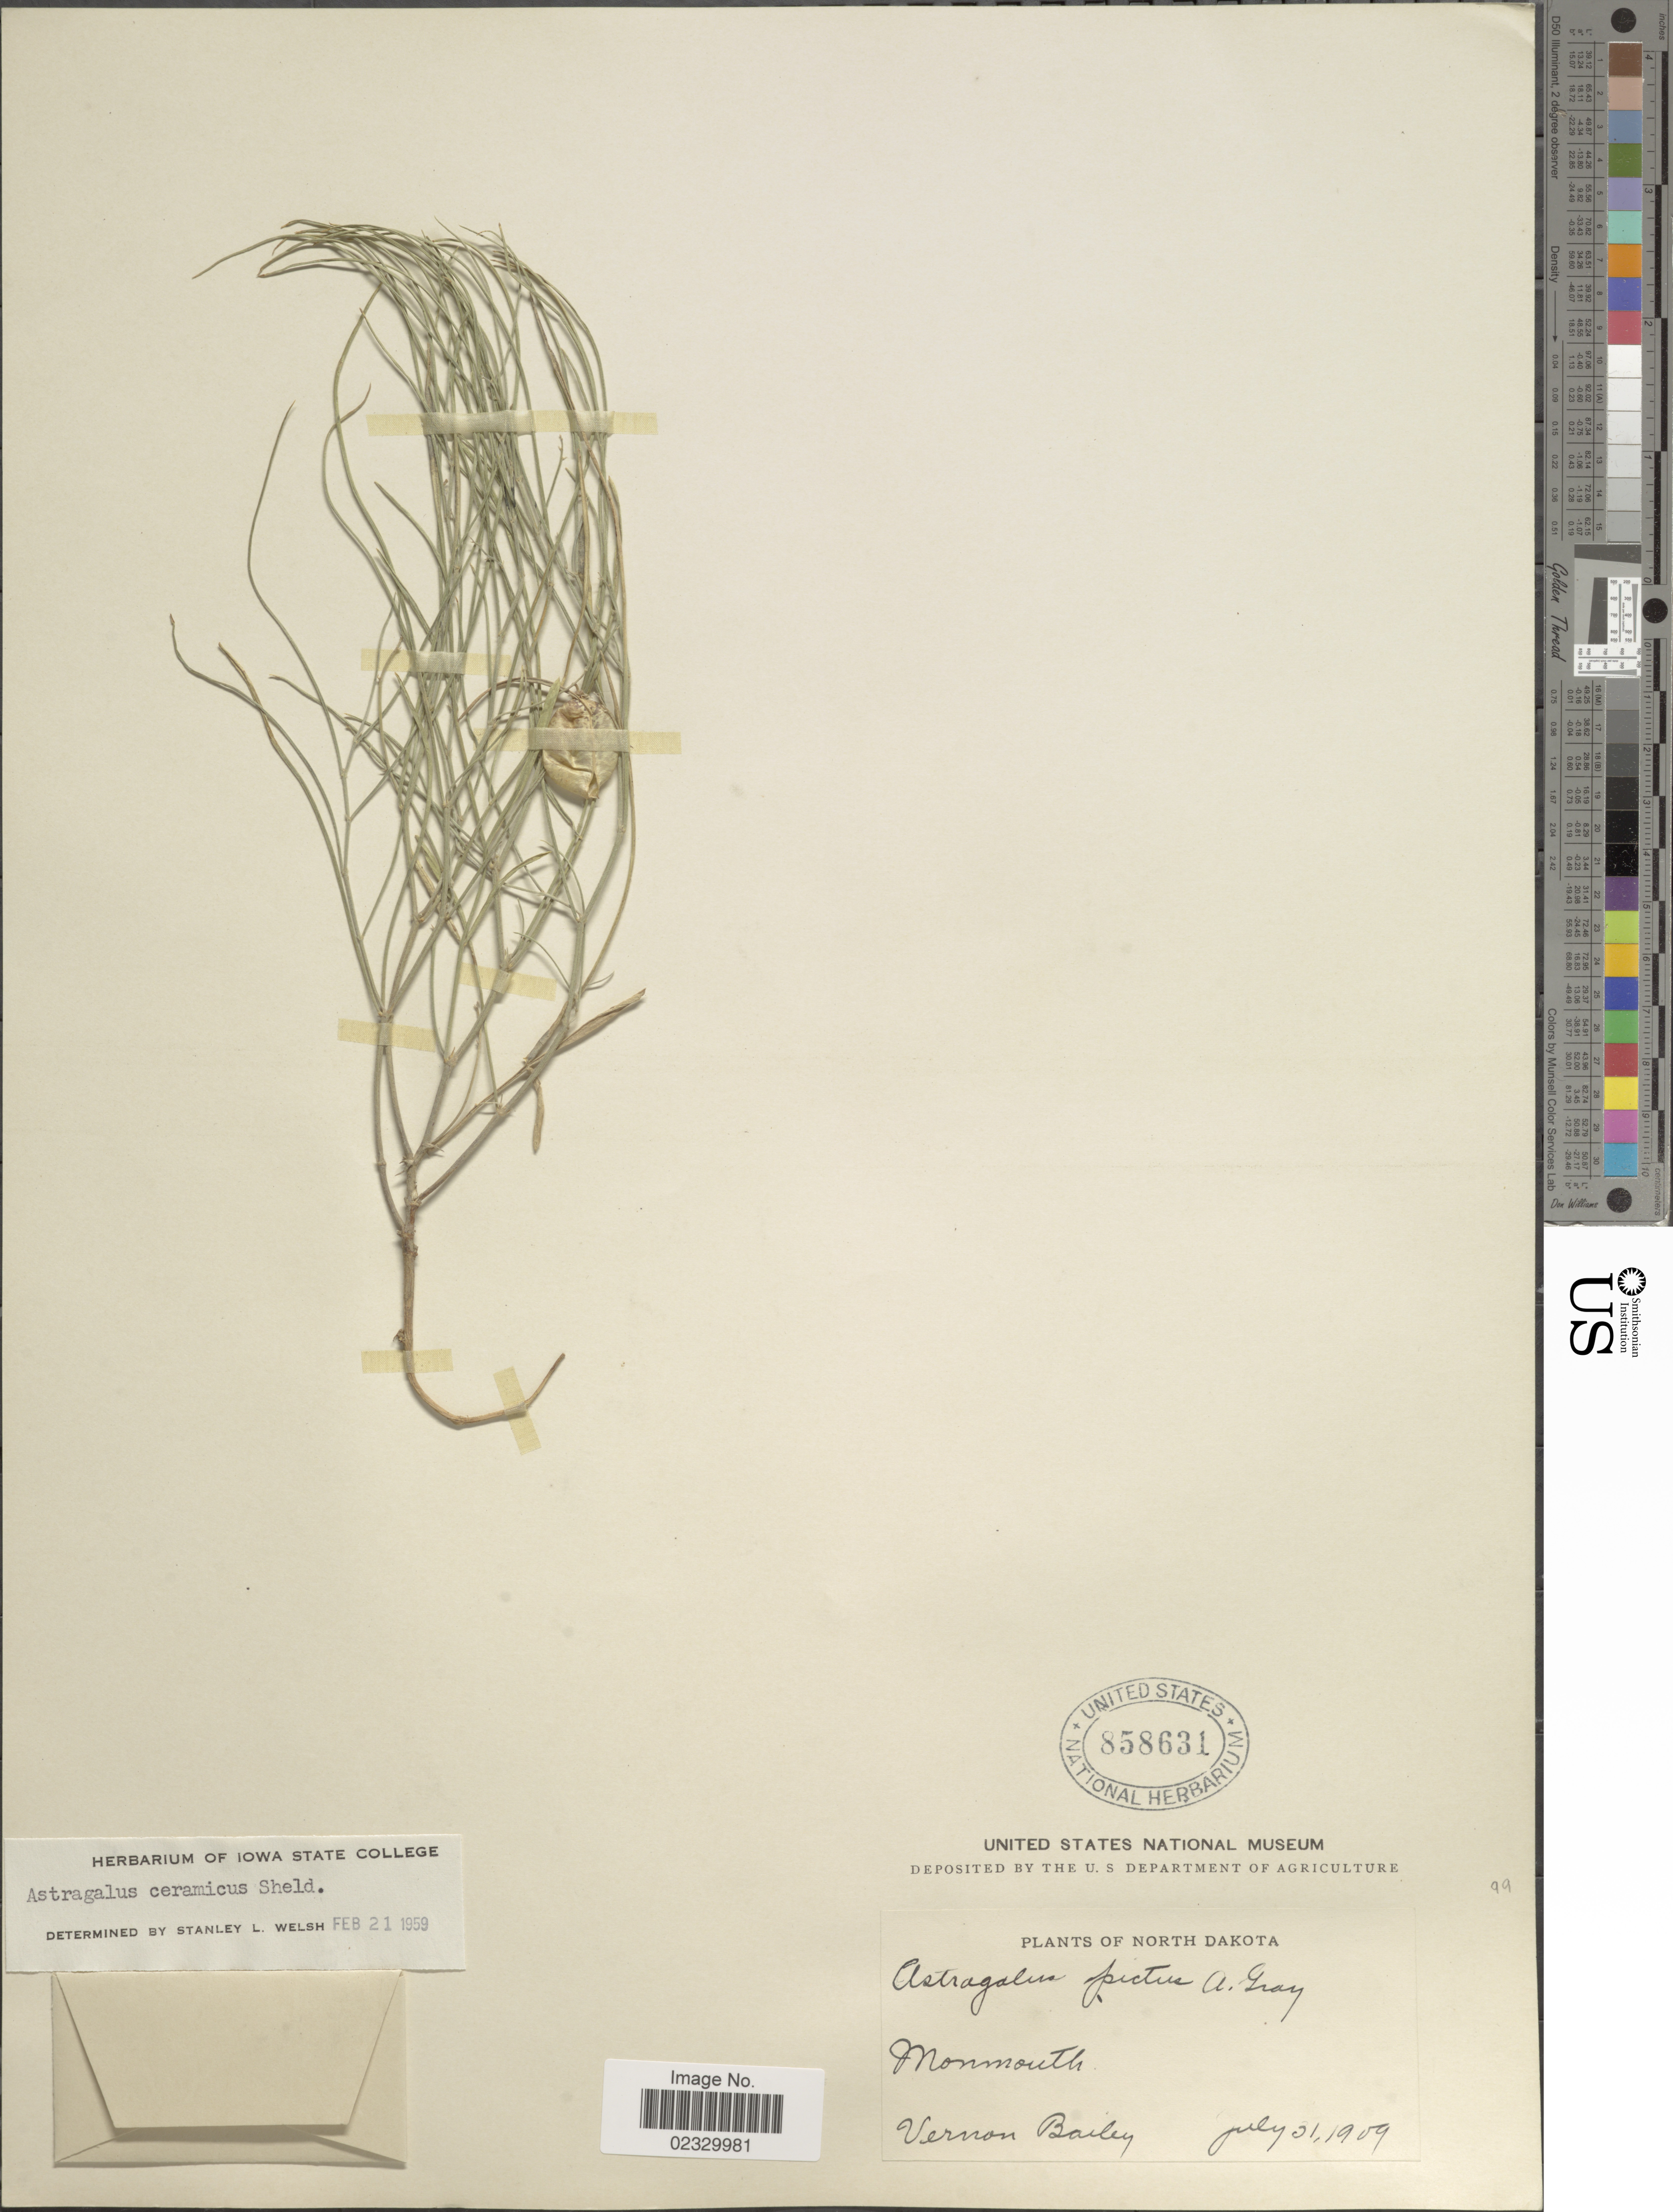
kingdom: Plantae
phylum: Tracheophyta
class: Magnoliopsida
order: Fabales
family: Fabaceae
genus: Astragalus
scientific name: Astragalus ceramicus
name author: E. Sheld.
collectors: V. O. Bailey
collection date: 1909-07-31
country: United States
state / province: North Dakota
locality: Monmouth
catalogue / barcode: US 858631